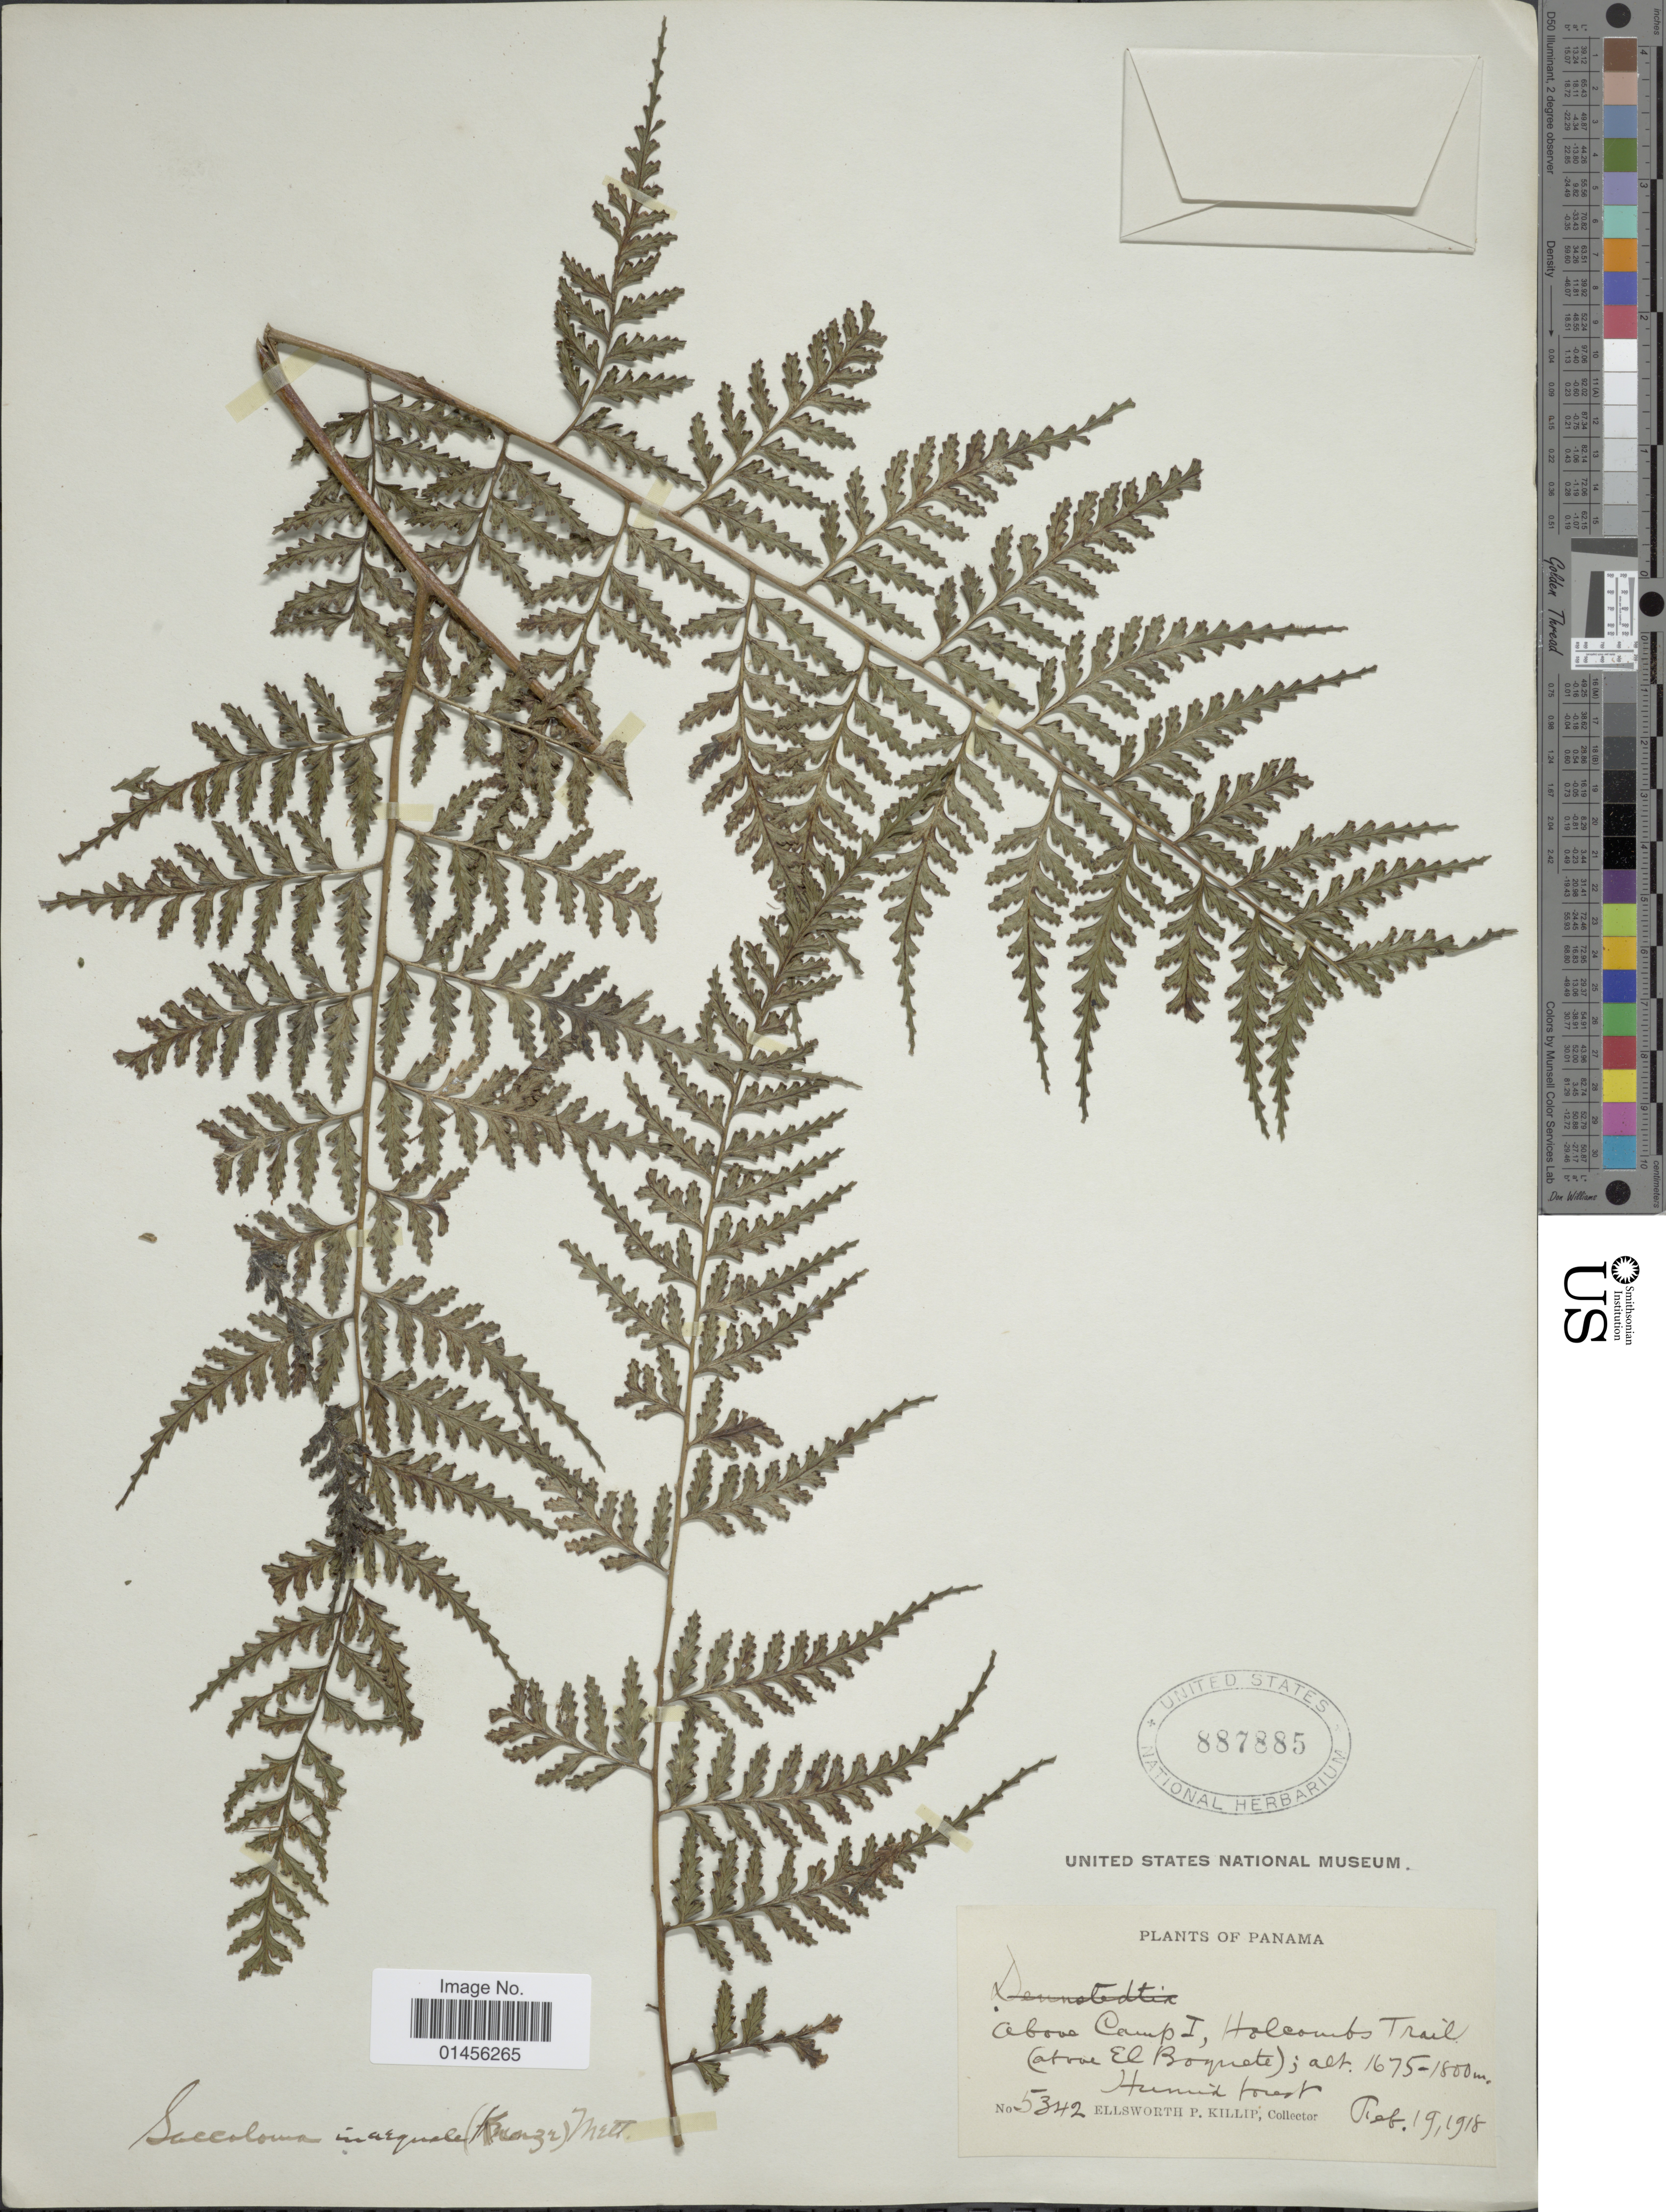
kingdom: Plantae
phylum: Tracheophyta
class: Polypodiopsida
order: Polypodiales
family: Saccolomataceae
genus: Saccoloma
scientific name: Saccoloma inaequale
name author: (Kunze) Mett.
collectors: E. P. Killip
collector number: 5342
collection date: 1918-02-19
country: Panama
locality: Above Camp I, Holcombs Trail (above El Boquete)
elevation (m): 1675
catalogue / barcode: US 887885